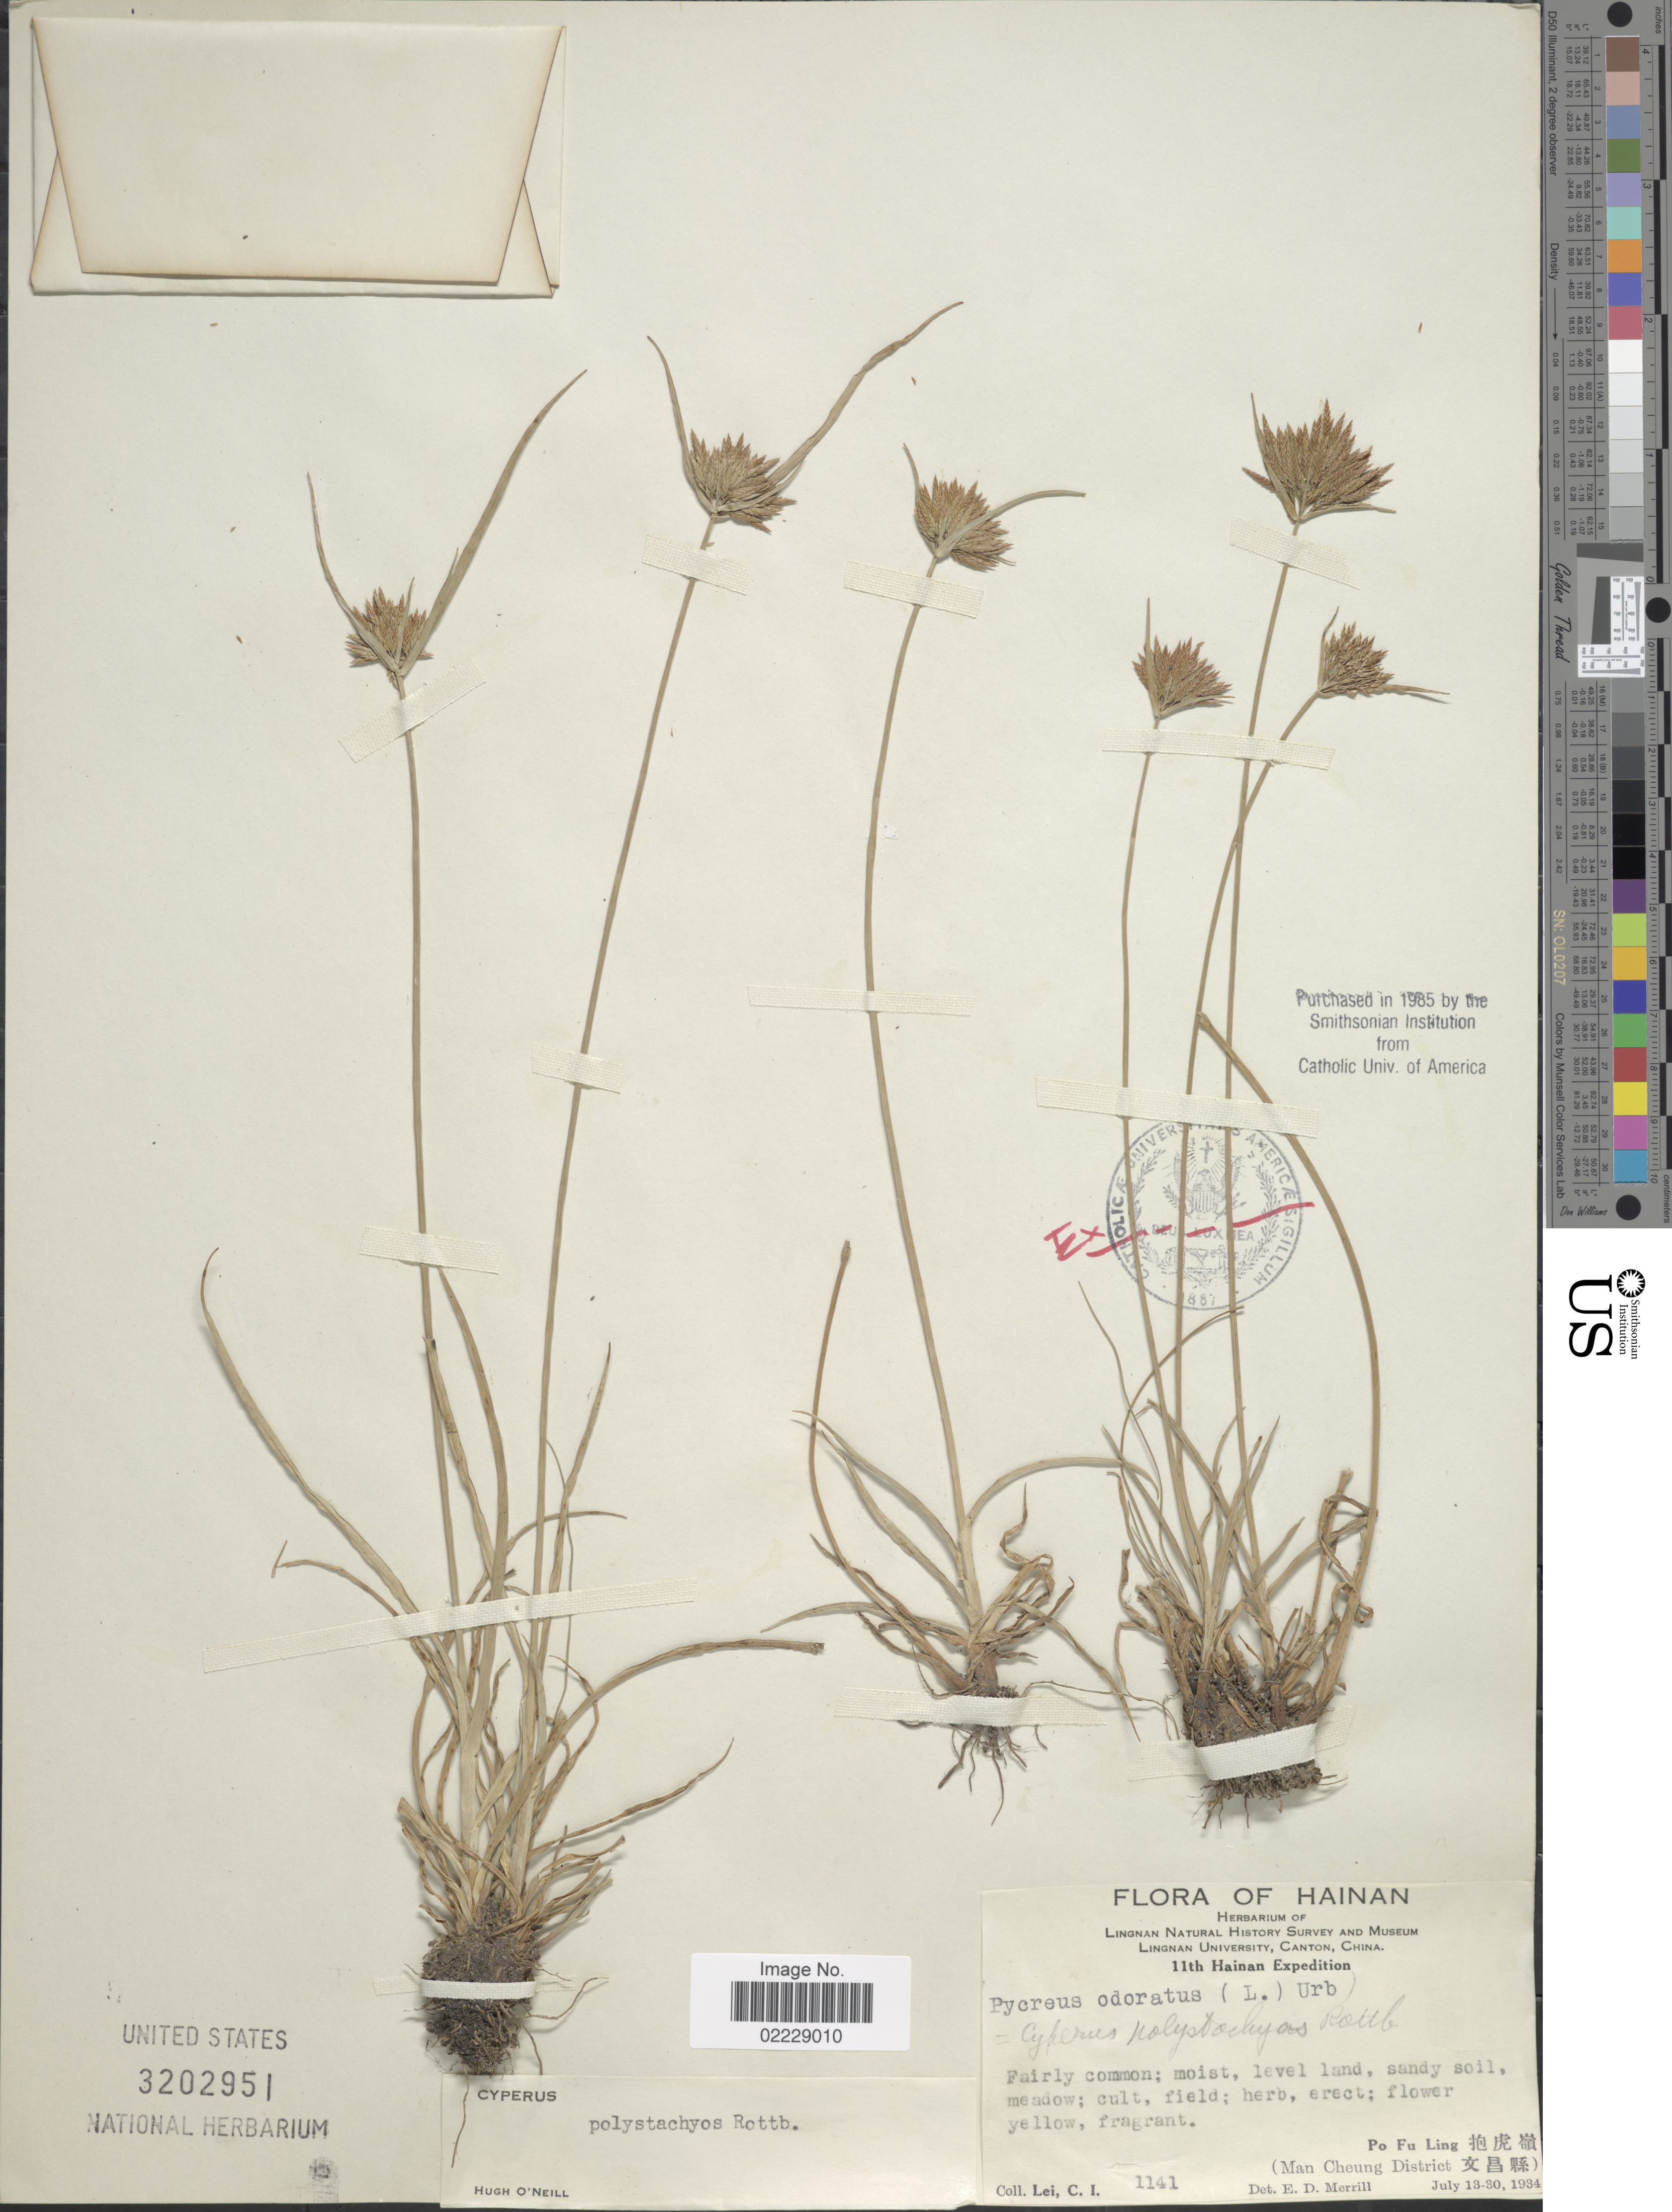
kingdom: Plantae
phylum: Tracheophyta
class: Liliopsida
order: Poales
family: Cyperaceae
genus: Cyperus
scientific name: Cyperus polystachyos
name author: Rottb.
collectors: C. I. Lei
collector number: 1141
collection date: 1934-07-13/1934-07-30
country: China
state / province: Hainan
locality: Po Fu Ling X. (Man Cheung District X)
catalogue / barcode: US 3202951